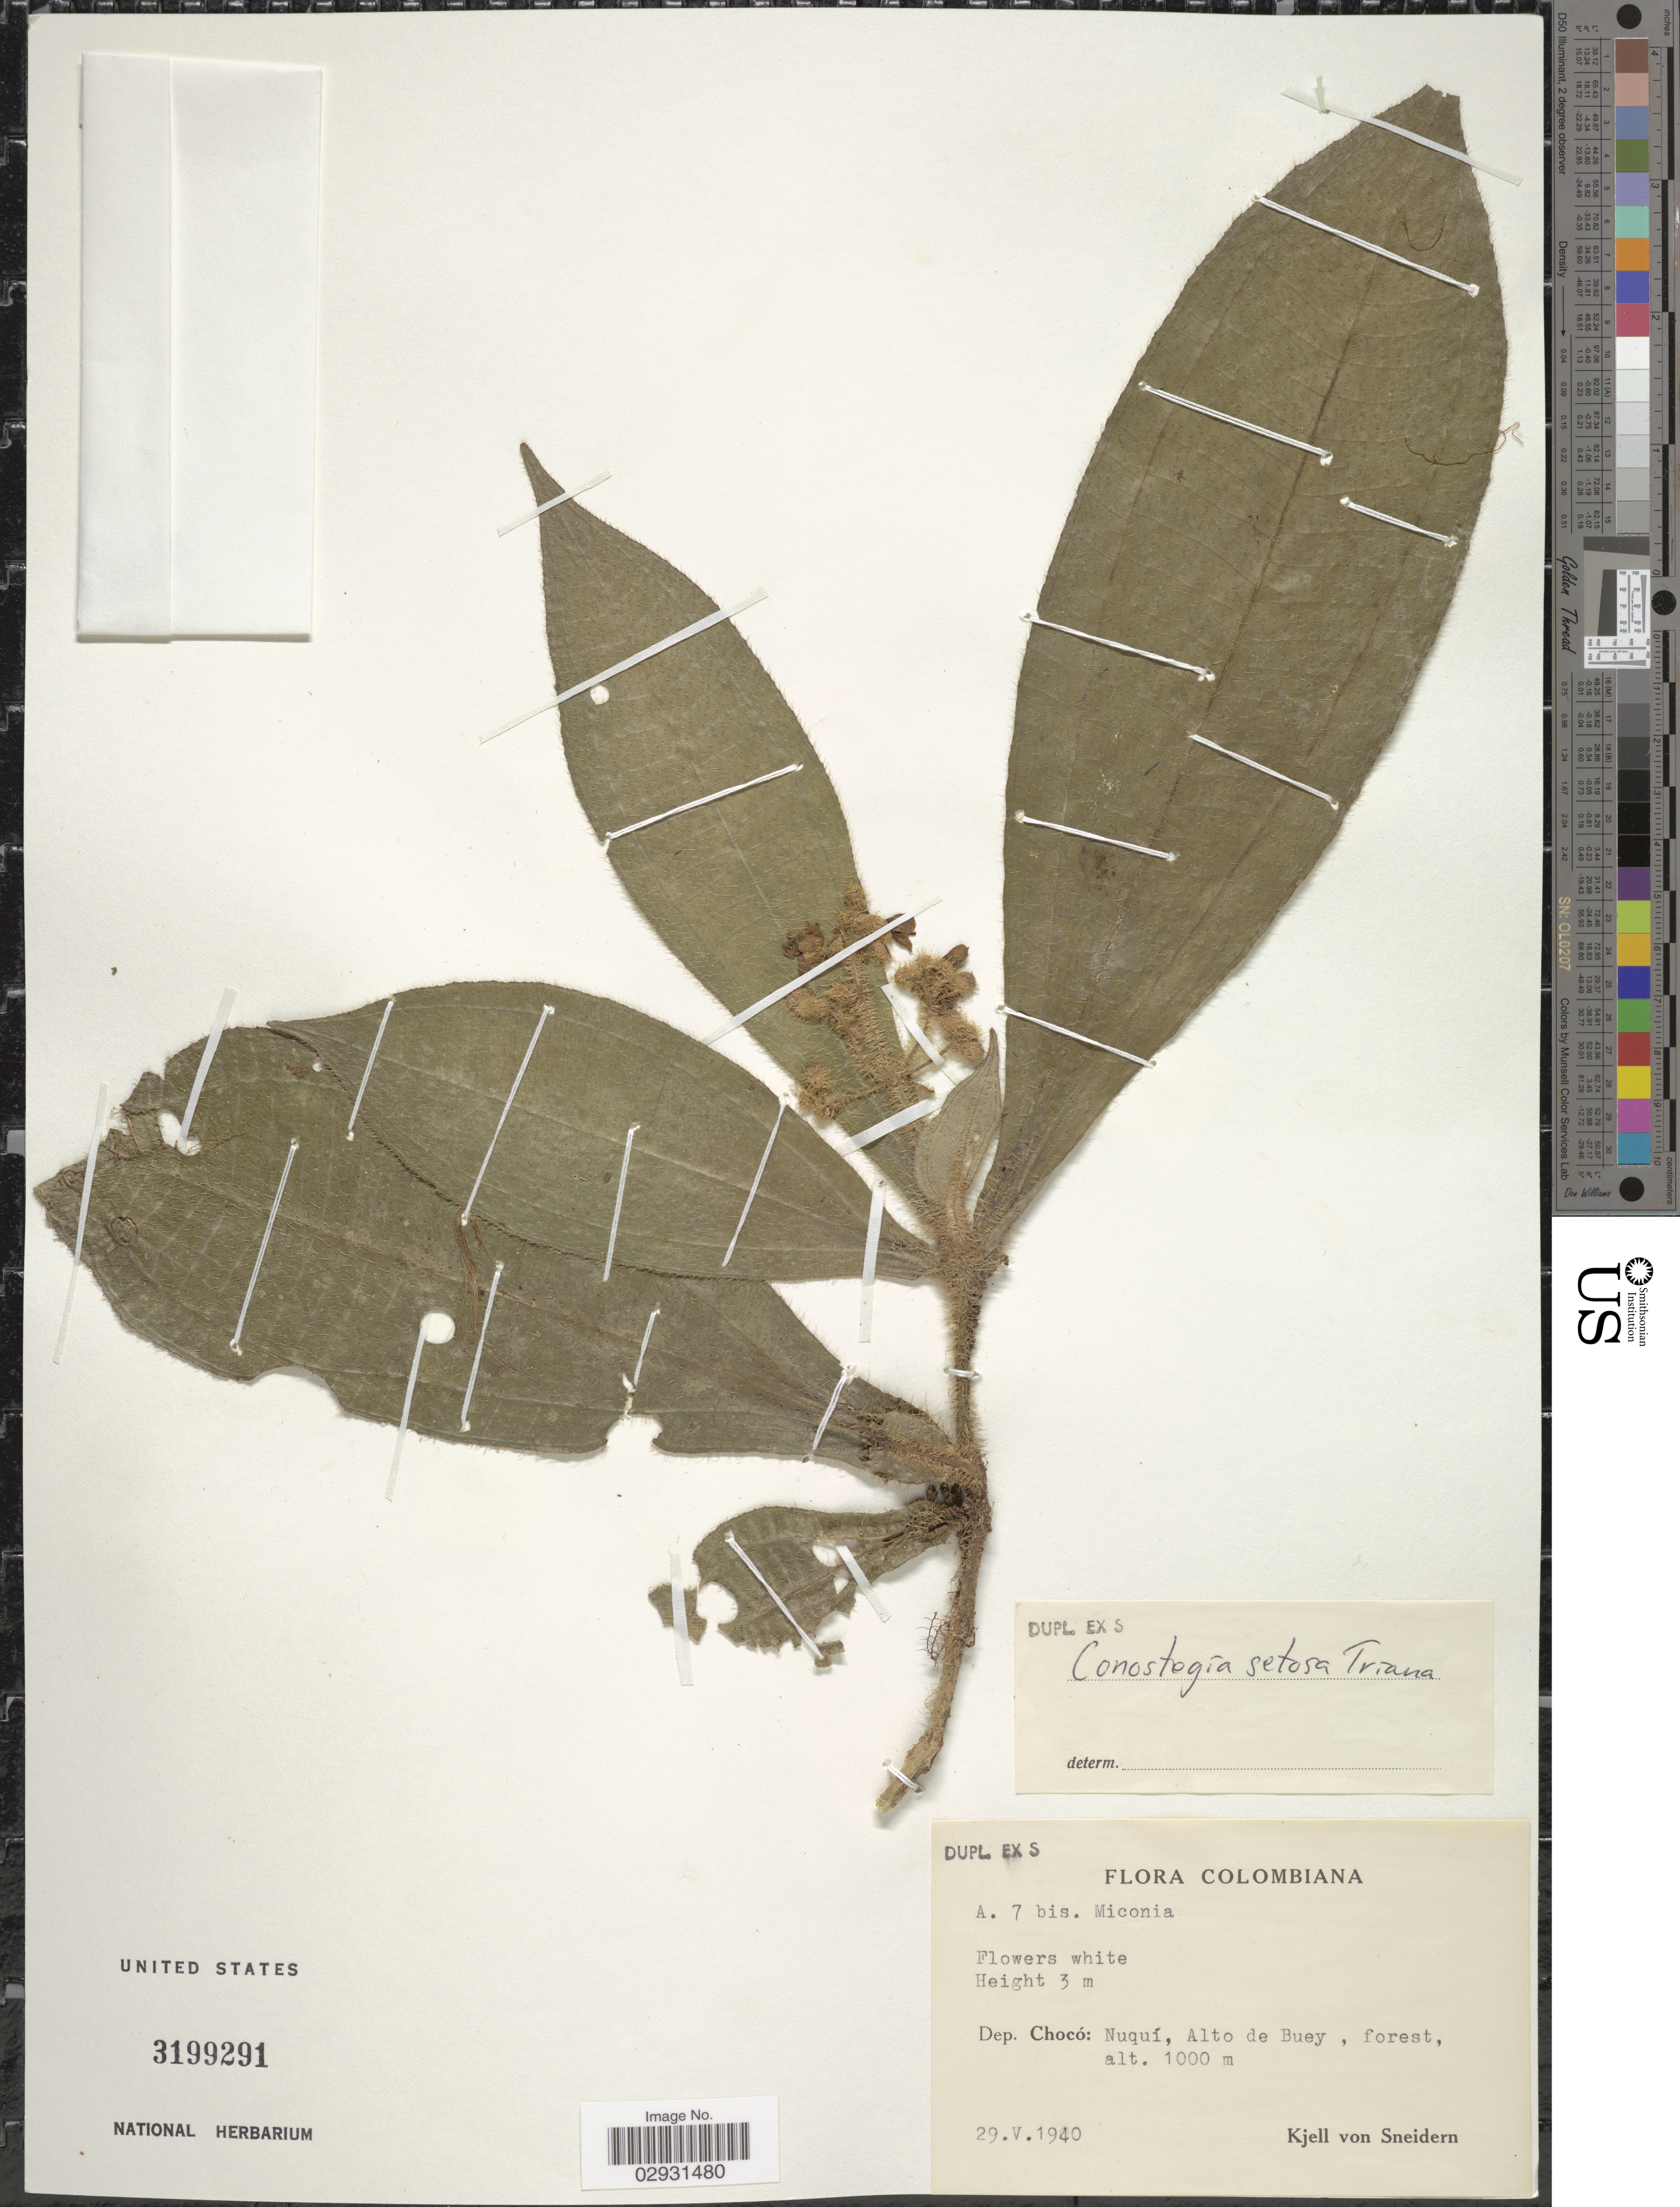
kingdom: Plantae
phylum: Tracheophyta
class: Magnoliopsida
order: Myrtales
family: Melastomataceae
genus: Conostegia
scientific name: Conostegia setosa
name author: Triana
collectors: K. von Sneidern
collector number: A7bis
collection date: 1940-05-29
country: Colombia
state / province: Chocó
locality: Dep. Chocó: Nuquí, Alto de Buey.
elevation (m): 1000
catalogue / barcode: US 3199291